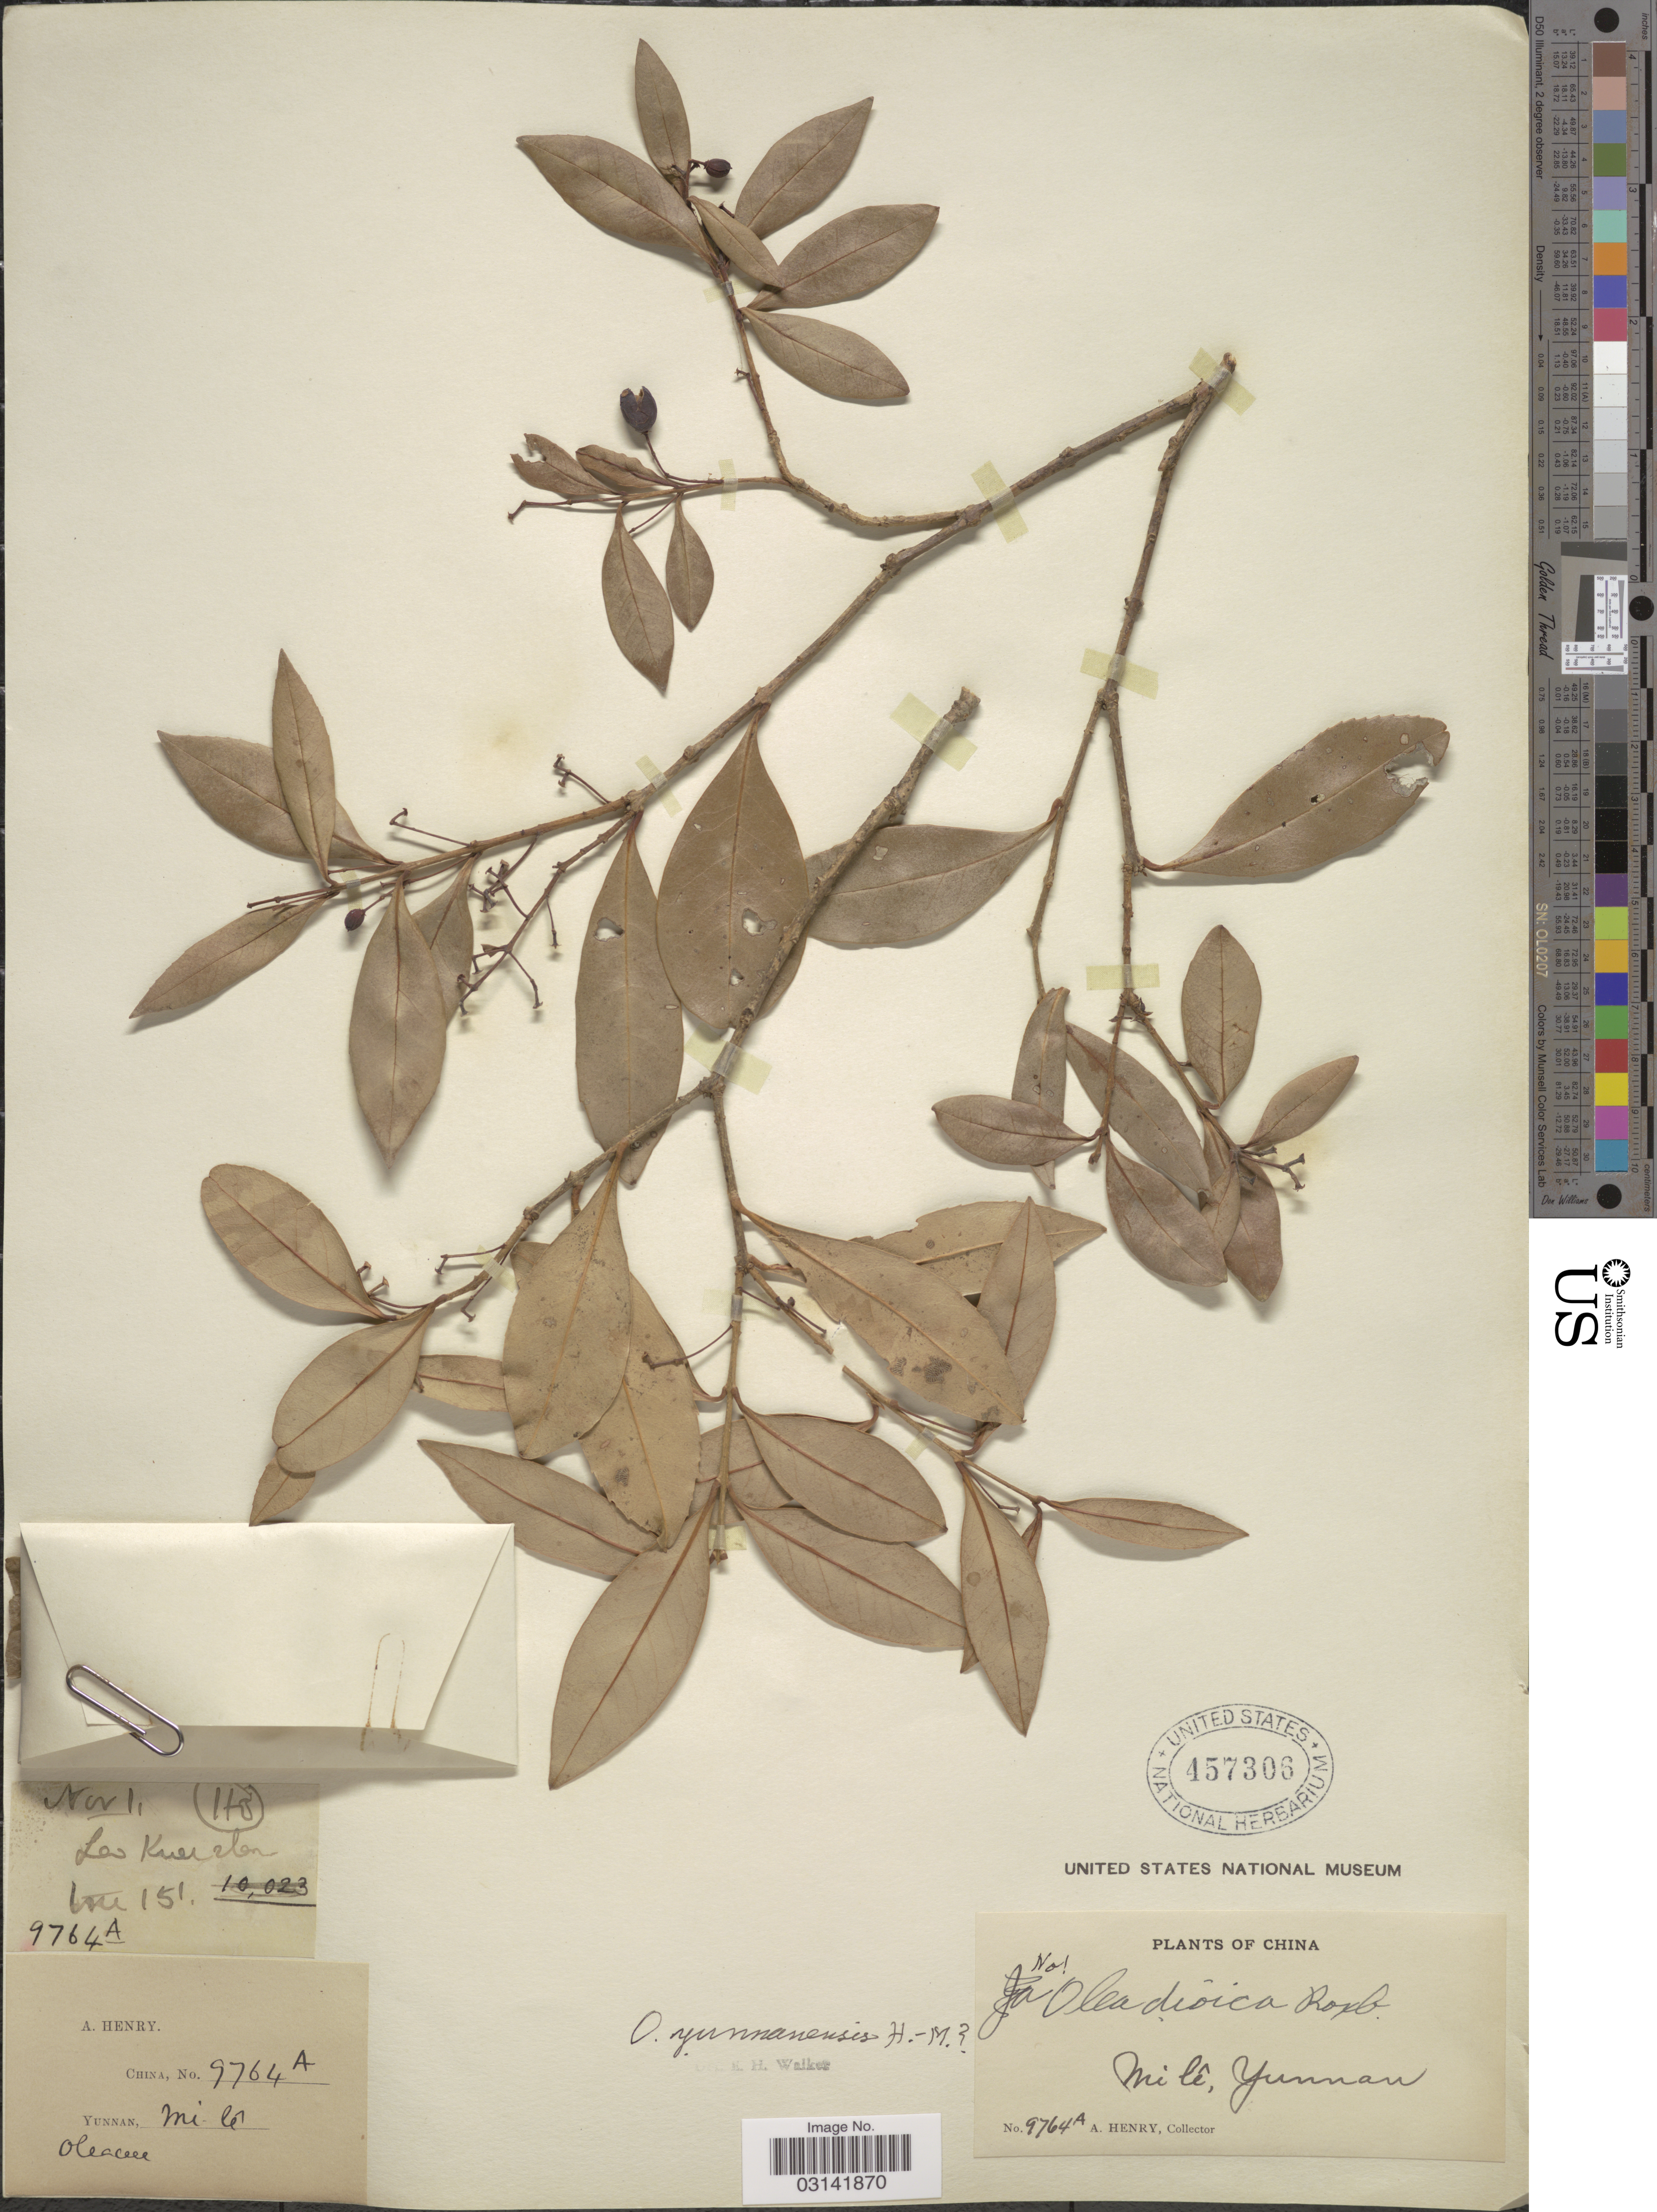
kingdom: Plantae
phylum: Tracheophyta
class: Magnoliopsida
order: Lamiales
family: Oleaceae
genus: Olea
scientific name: Olea yuennanensis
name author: Hand.-Mazz.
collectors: A. Henry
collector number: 9764 A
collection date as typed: Transcribed d/m/y: /11/11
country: China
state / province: Yunnan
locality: Mi-lê.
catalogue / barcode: US 457306